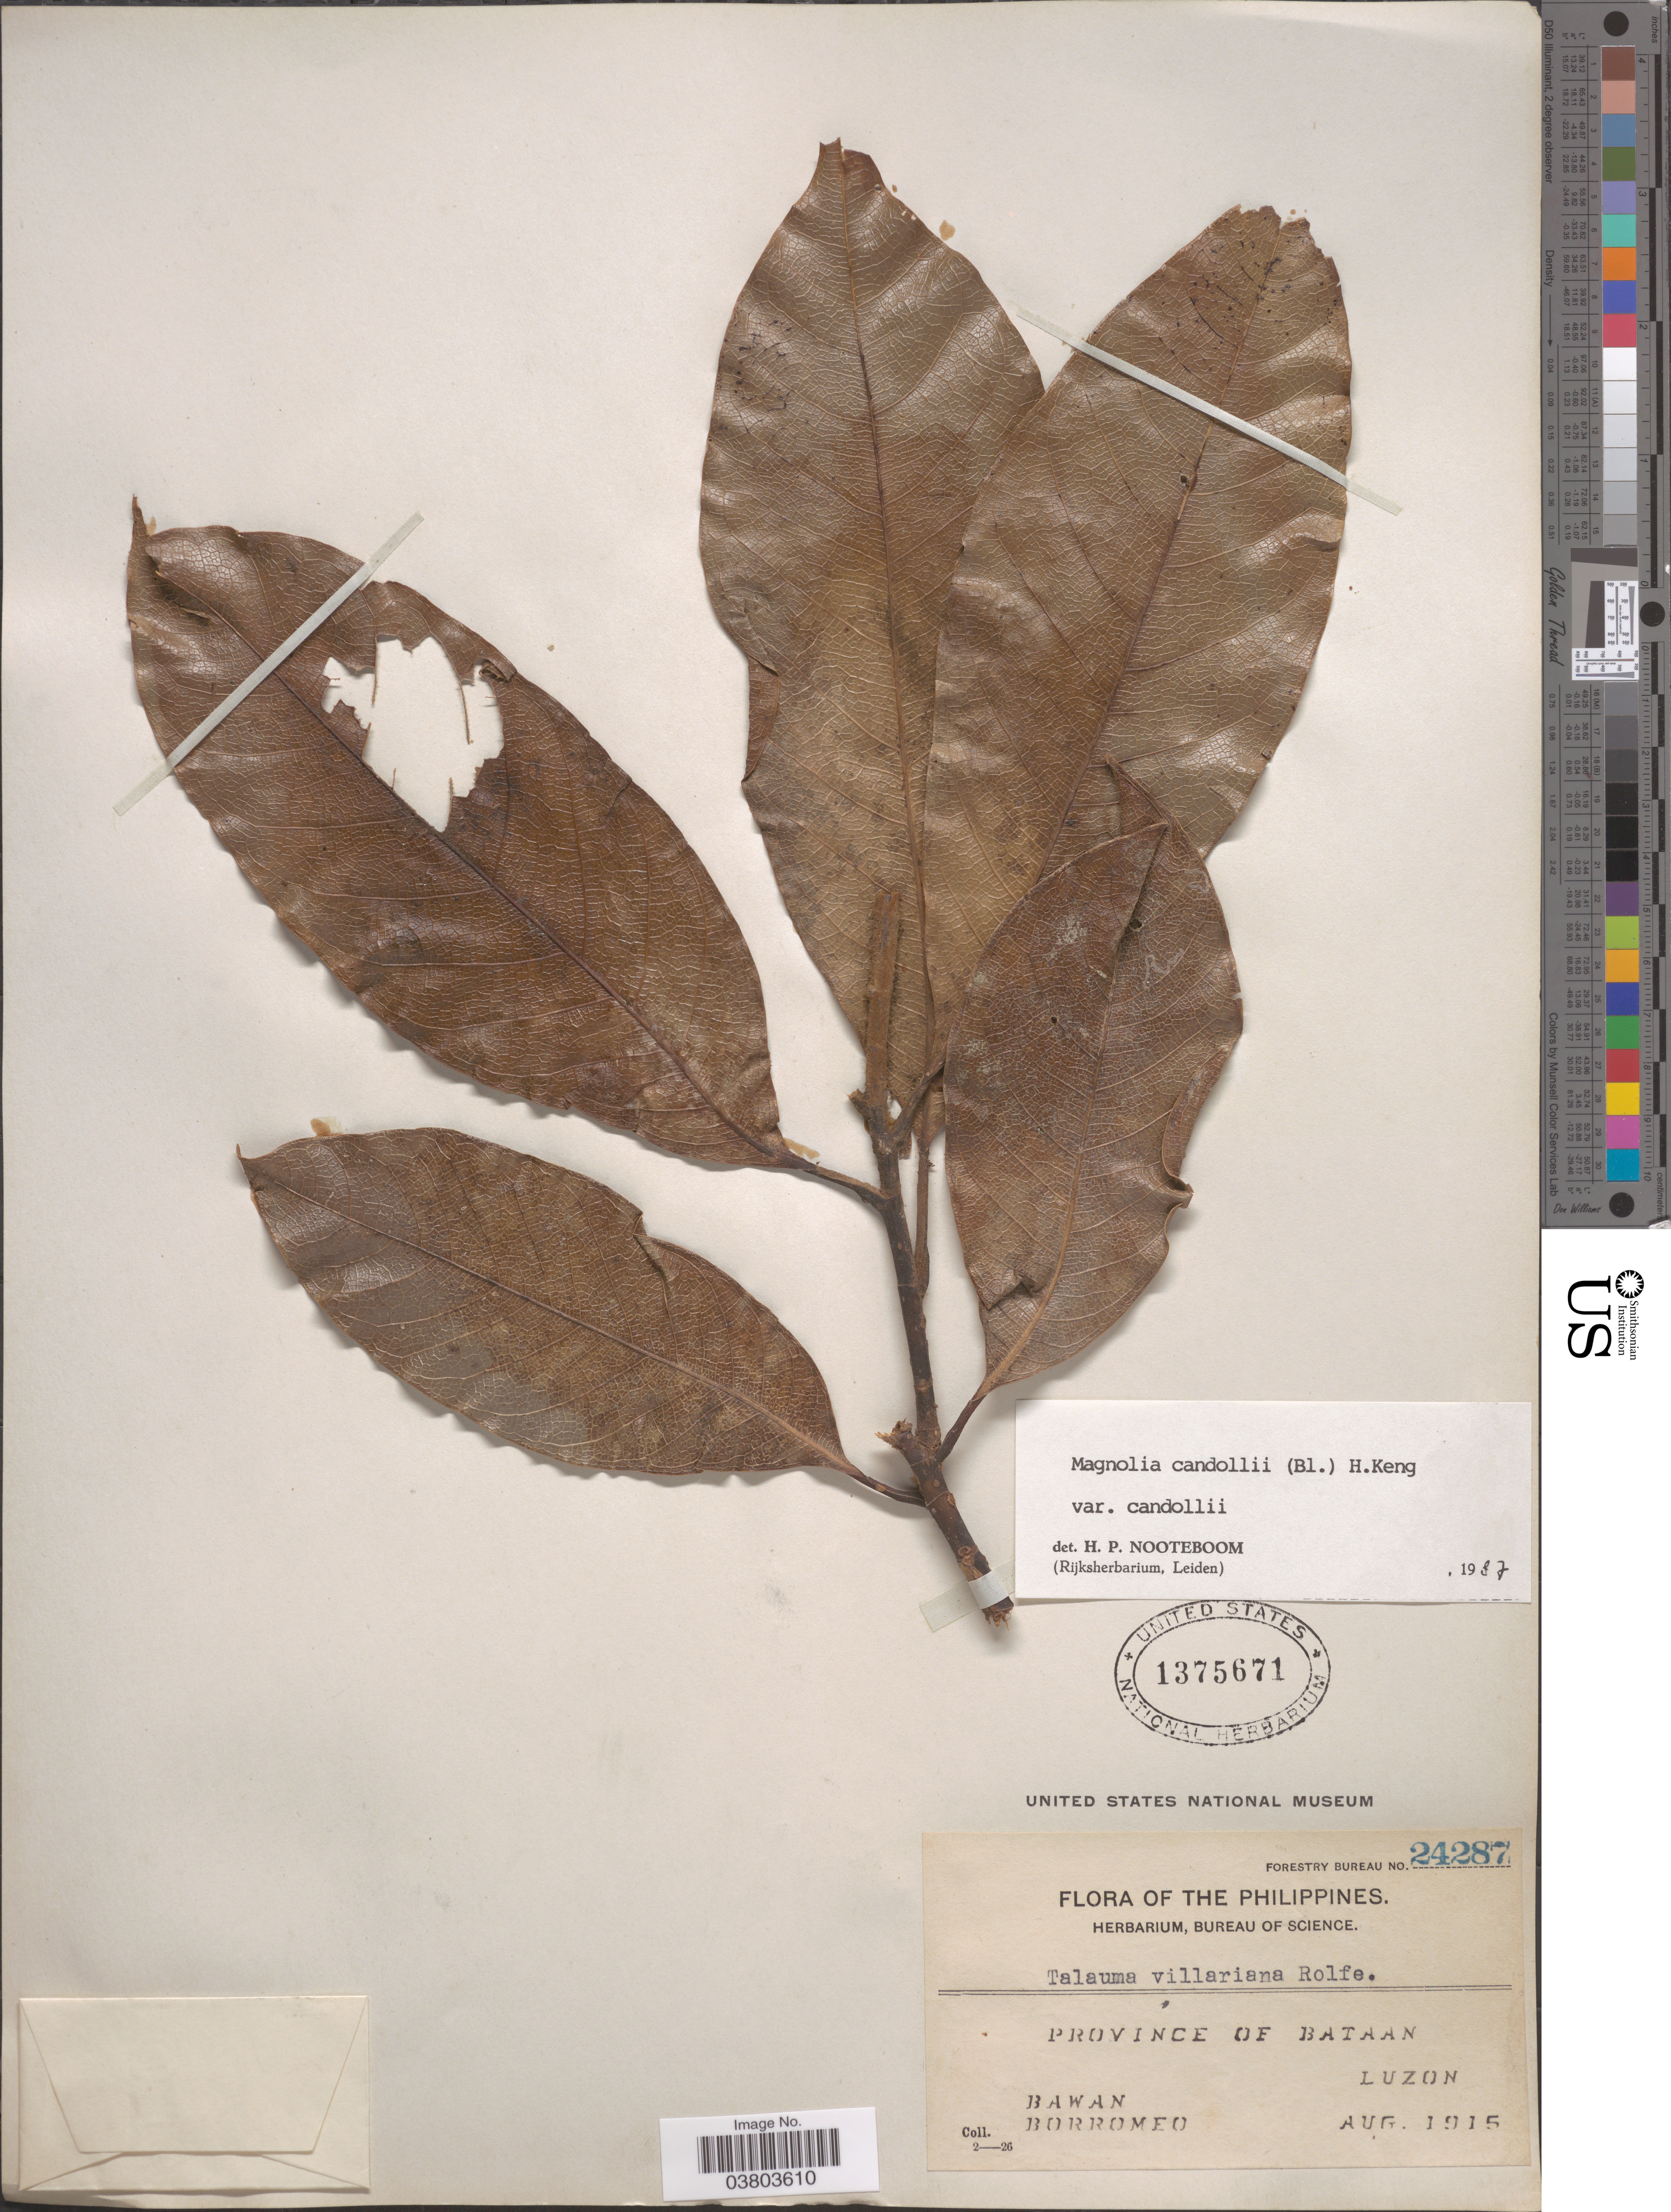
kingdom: Plantae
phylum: Tracheophyta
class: Magnoliopsida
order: Magnoliales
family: Magnoliaceae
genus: Magnolia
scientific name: Magnolia candollei var. candollei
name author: Link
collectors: Bawan & -. Borromeo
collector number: Forestry Bureau 24287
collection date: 1915-08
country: Philippines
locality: Province of Bataan. Luzon.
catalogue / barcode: US 1375671